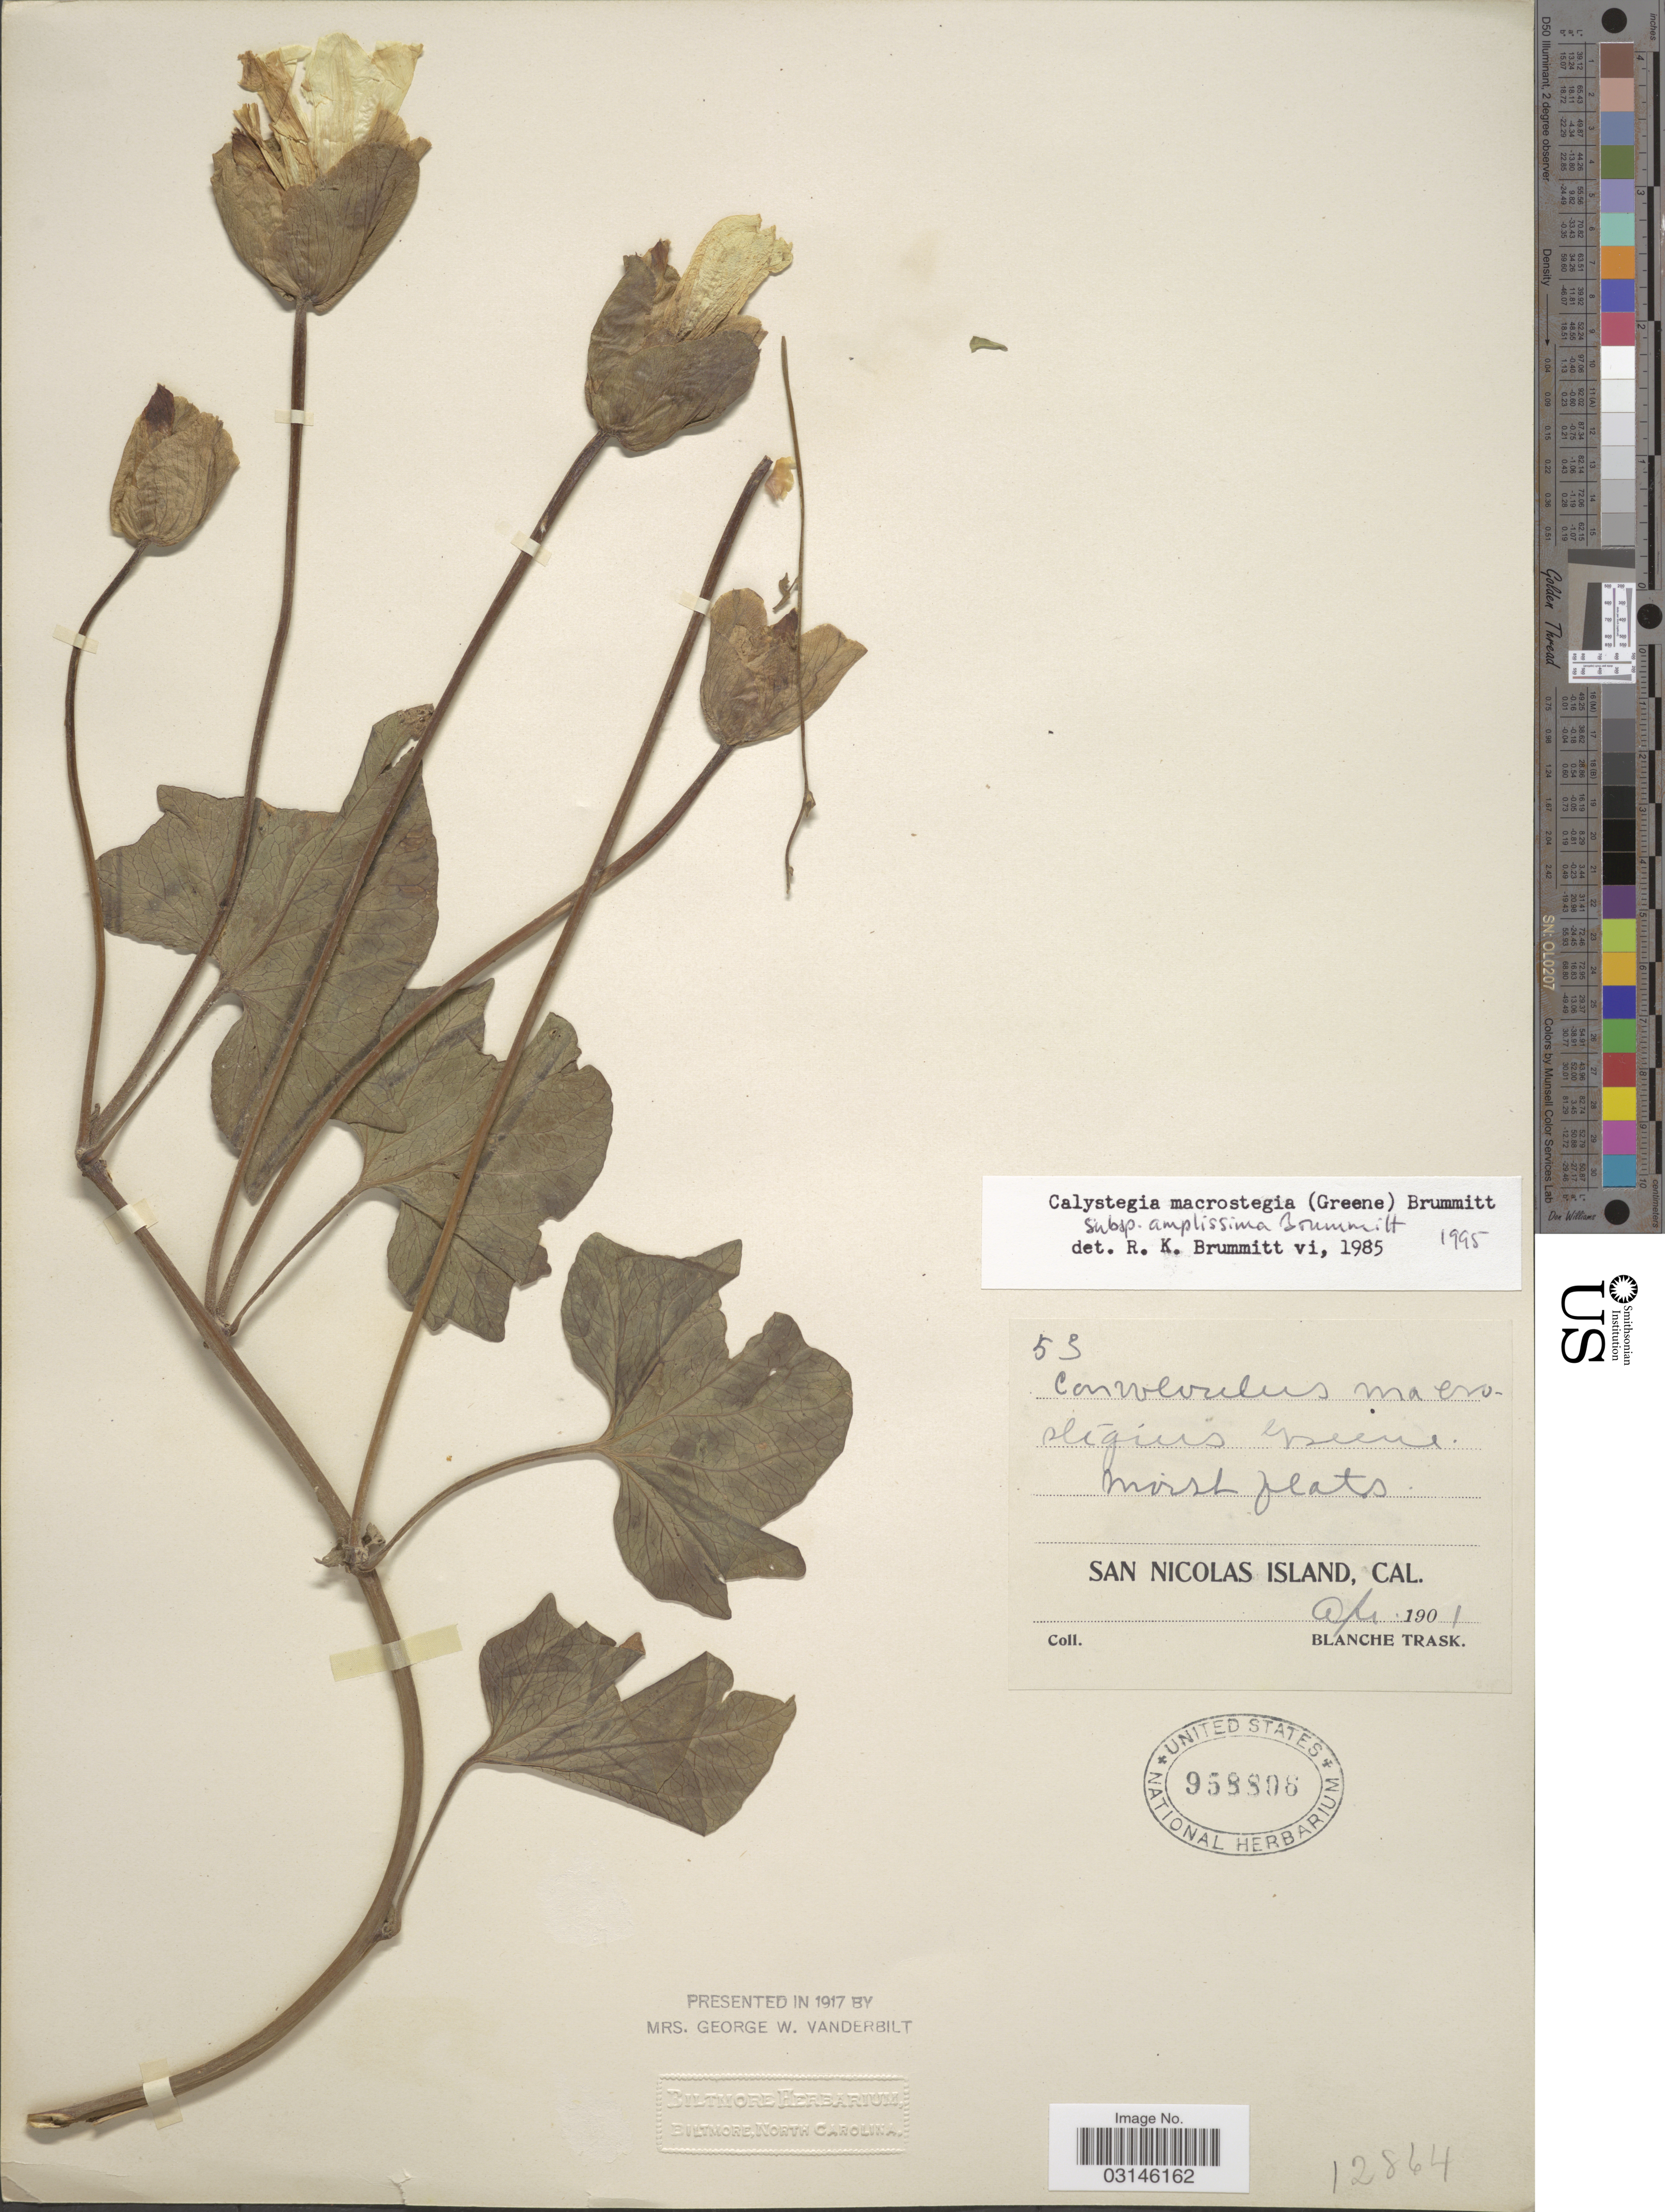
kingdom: Plantae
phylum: Tracheophyta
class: Magnoliopsida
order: Solanales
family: Convolvulaceae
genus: Calystegia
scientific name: Calystegia macrostegia subsp. amplissima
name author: Brummitt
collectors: B. Trask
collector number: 53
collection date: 1901-04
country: United States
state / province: California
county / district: Ventura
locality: Moist flats. San Nicolas Island.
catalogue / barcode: US 958806